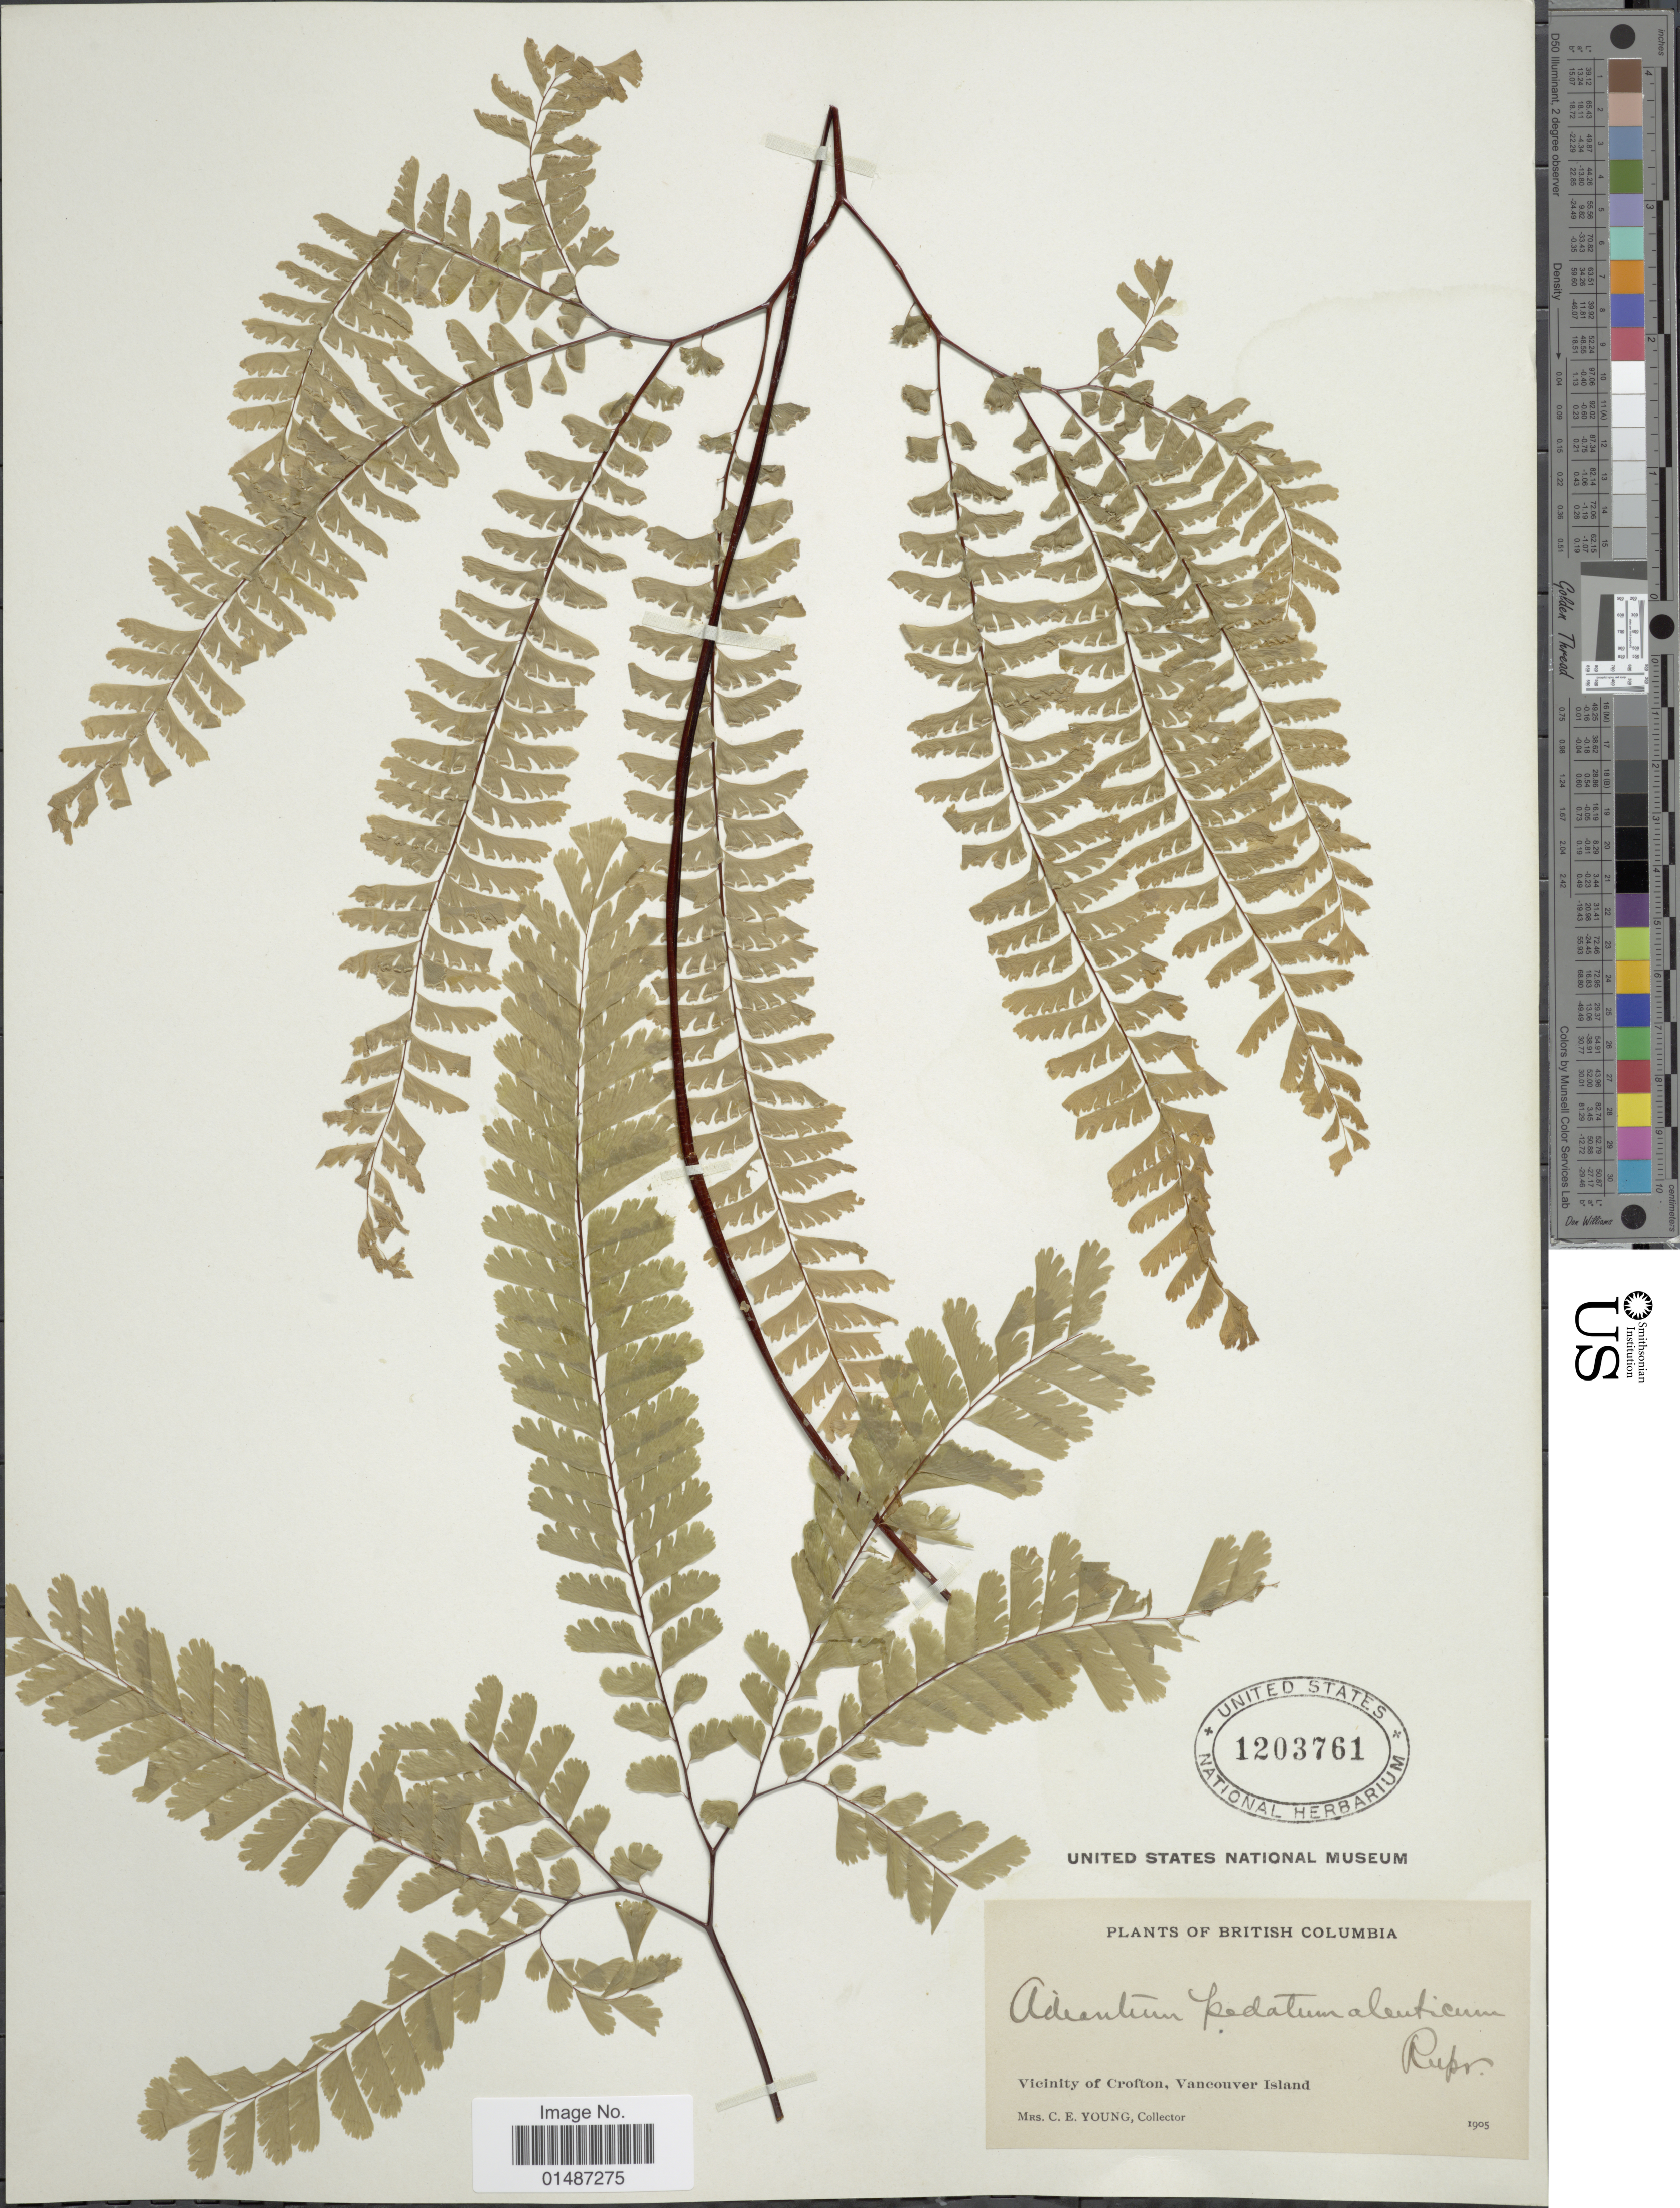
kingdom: Plantae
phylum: Tracheophyta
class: Polypodiopsida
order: Polypodiales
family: Pteridaceae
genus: Adiantum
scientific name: Adiantum pedatum subsp. aleuticum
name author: (Rupr.) Calder & Roy L. Taylor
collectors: C. Young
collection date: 1905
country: Canada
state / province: British Columbia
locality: Vicinity of Crofton, Vancouver Island.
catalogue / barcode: US 1203761